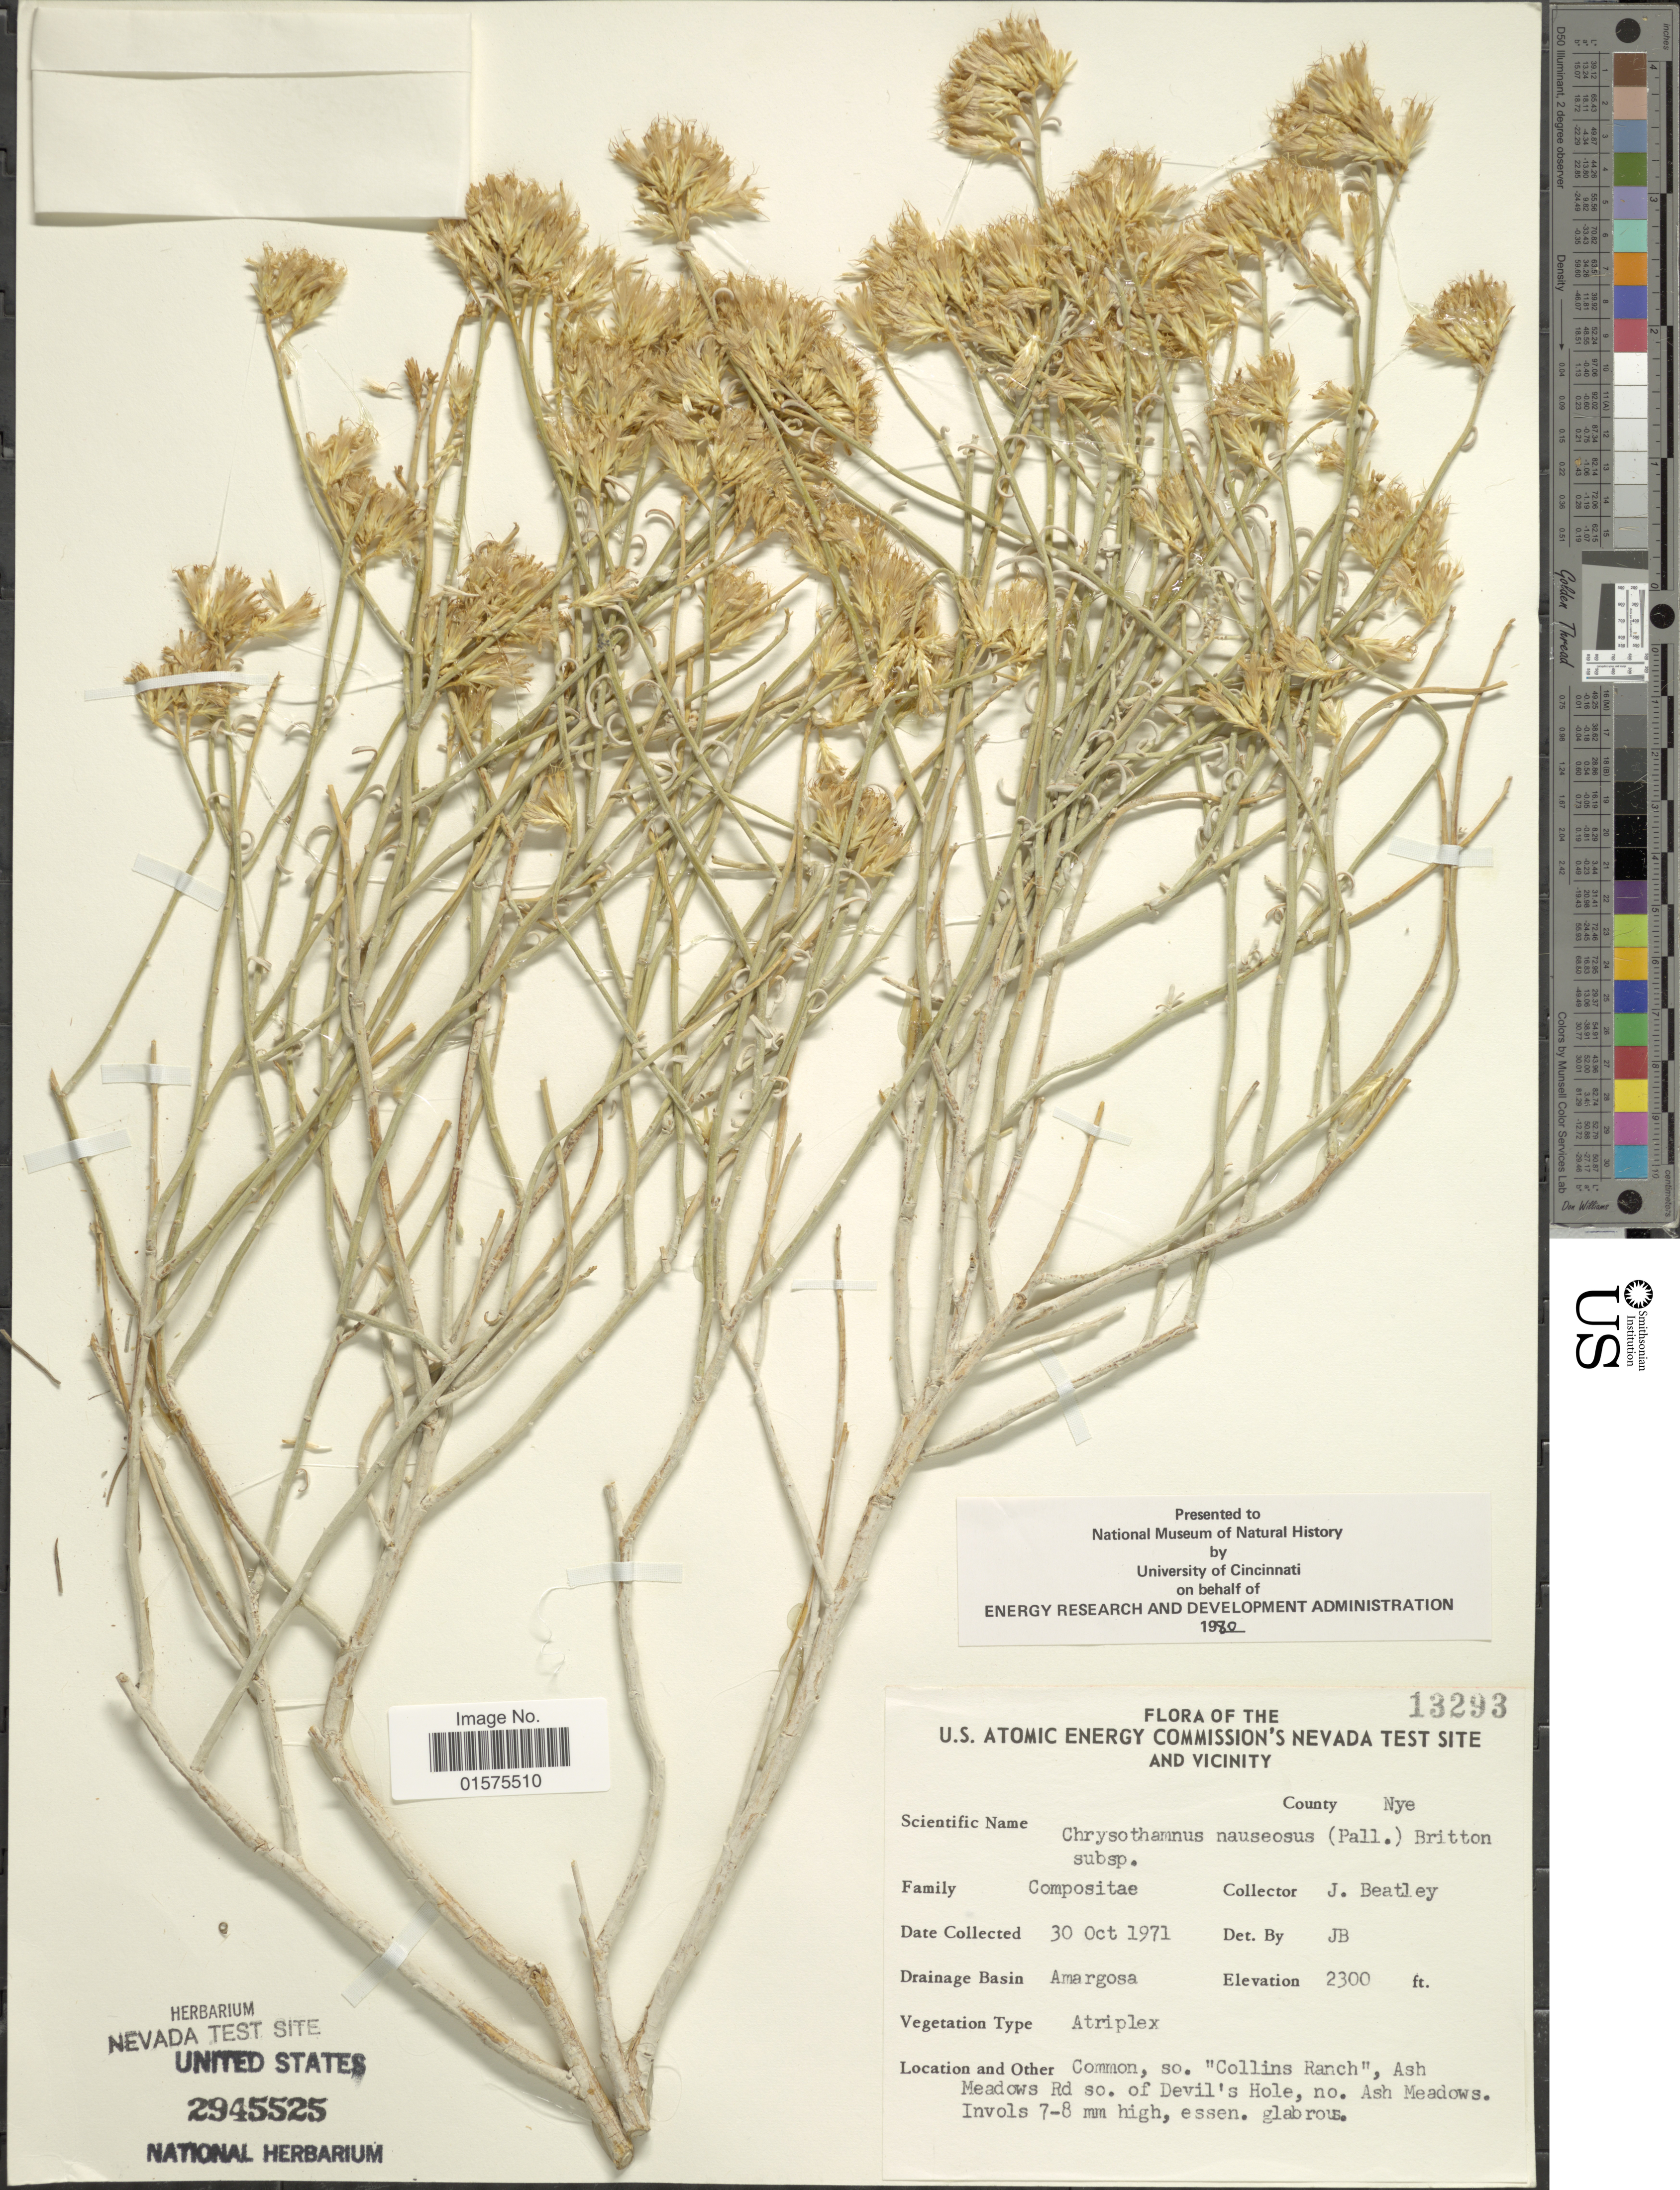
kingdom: Plantae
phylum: Tracheophyta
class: Magnoliopsida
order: Asterales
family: Asteraceae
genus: Ericameria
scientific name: Ericameria nauseosa var. hololeuca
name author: (A. Gray) G.L. Nesom & G.I. Baird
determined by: Urbatsch, Lowell E., Curator (LSU), Louisiana State University (UNITED STATES)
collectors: J. C. Beatley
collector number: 13293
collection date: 1971-10-30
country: United States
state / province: Nevada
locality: U.S. Commission's Nevada Test Site and vicinity. County Nye. Drainage Basin Amargosa. so. "Collins Ranch", Ash Meadows Rd so. of Devil's Hole, no. Ash Meadows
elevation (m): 701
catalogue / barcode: US 2945525